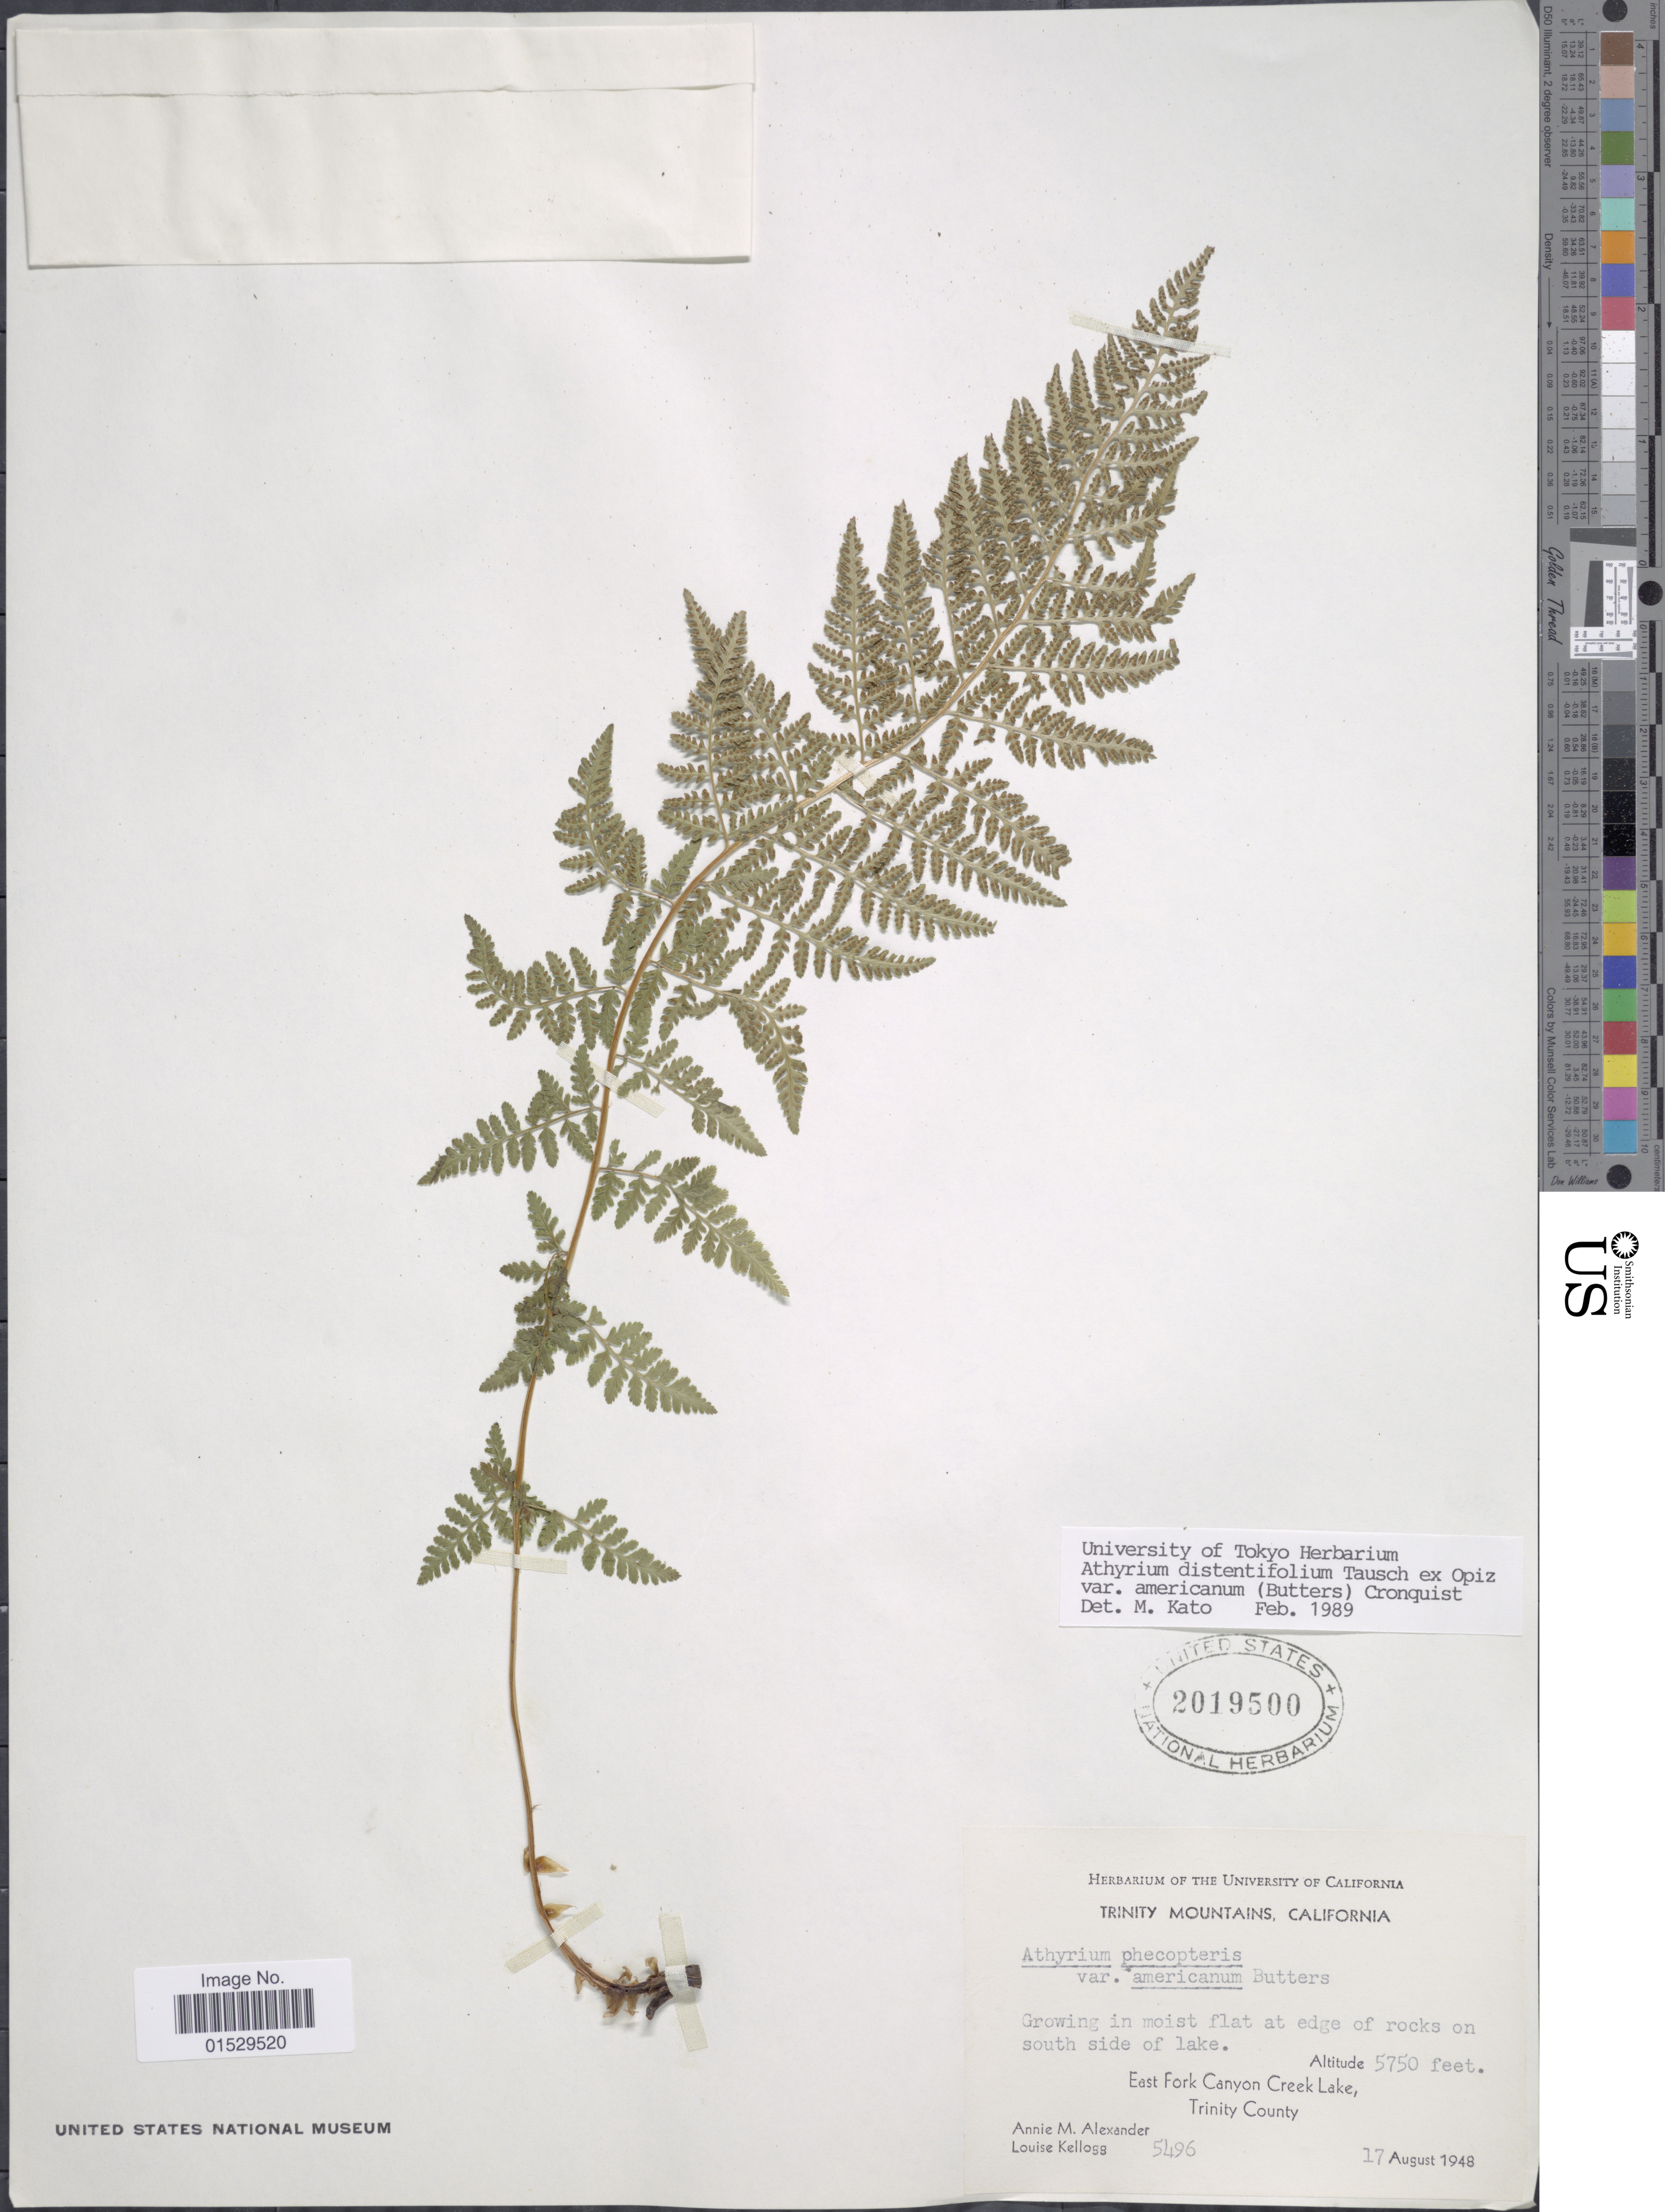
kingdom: Plantae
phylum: Tracheophyta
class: Polypodiopsida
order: Polypodiales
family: Athyriaceae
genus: Athyrium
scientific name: Athyrium distentifolilum subsp. americanum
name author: (Butters) Hultén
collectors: A. M. Alexander & L. Kellogg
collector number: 5496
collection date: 1948-08-17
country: United States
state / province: California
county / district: Trinity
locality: Trinity Mountains, south side of lake, East Fork Canyon Creek Lake, Trinity County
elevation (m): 1753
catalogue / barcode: US 2019500